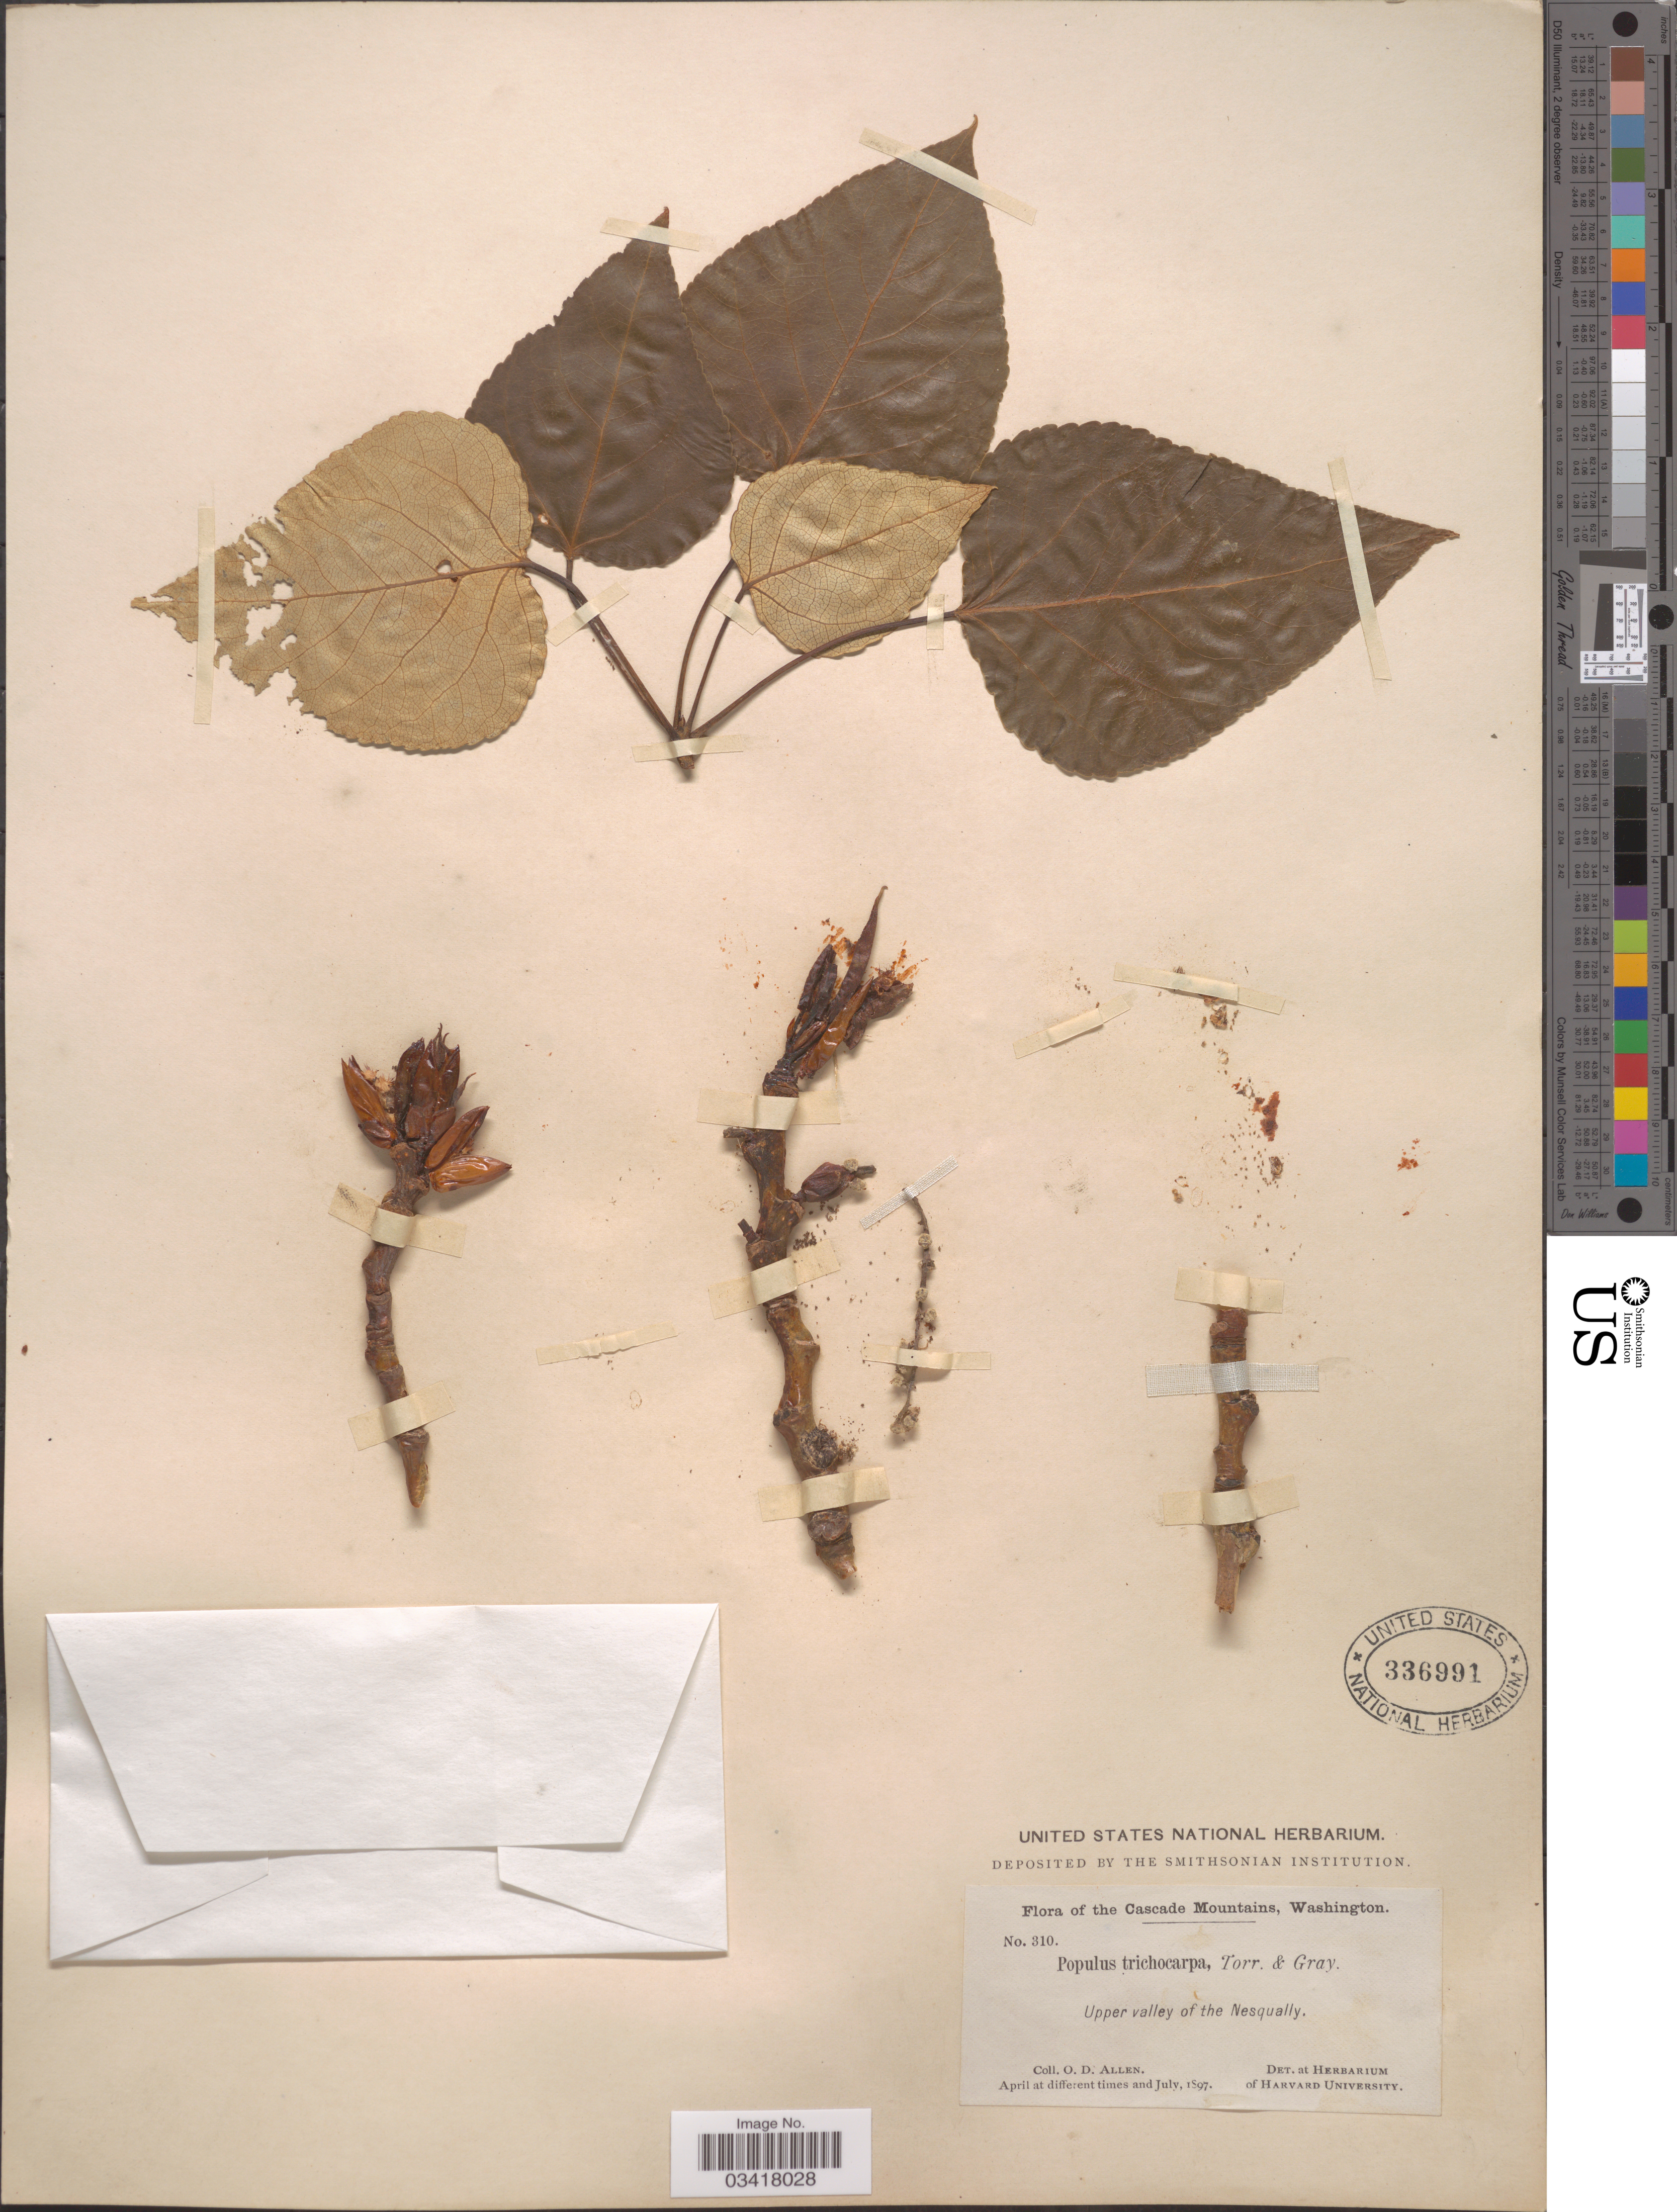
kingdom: Plantae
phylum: Tracheophyta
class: Magnoliopsida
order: Malpighiales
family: Salicaceae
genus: Populus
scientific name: Populus trichocarpa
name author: Torr. & A. Gray ex W. Hook.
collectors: O. D. Allen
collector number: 310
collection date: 1897-04/1897-07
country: United States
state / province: Washington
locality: Cascade Mountains. Upper valley of the Nesqually.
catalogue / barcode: US 336991